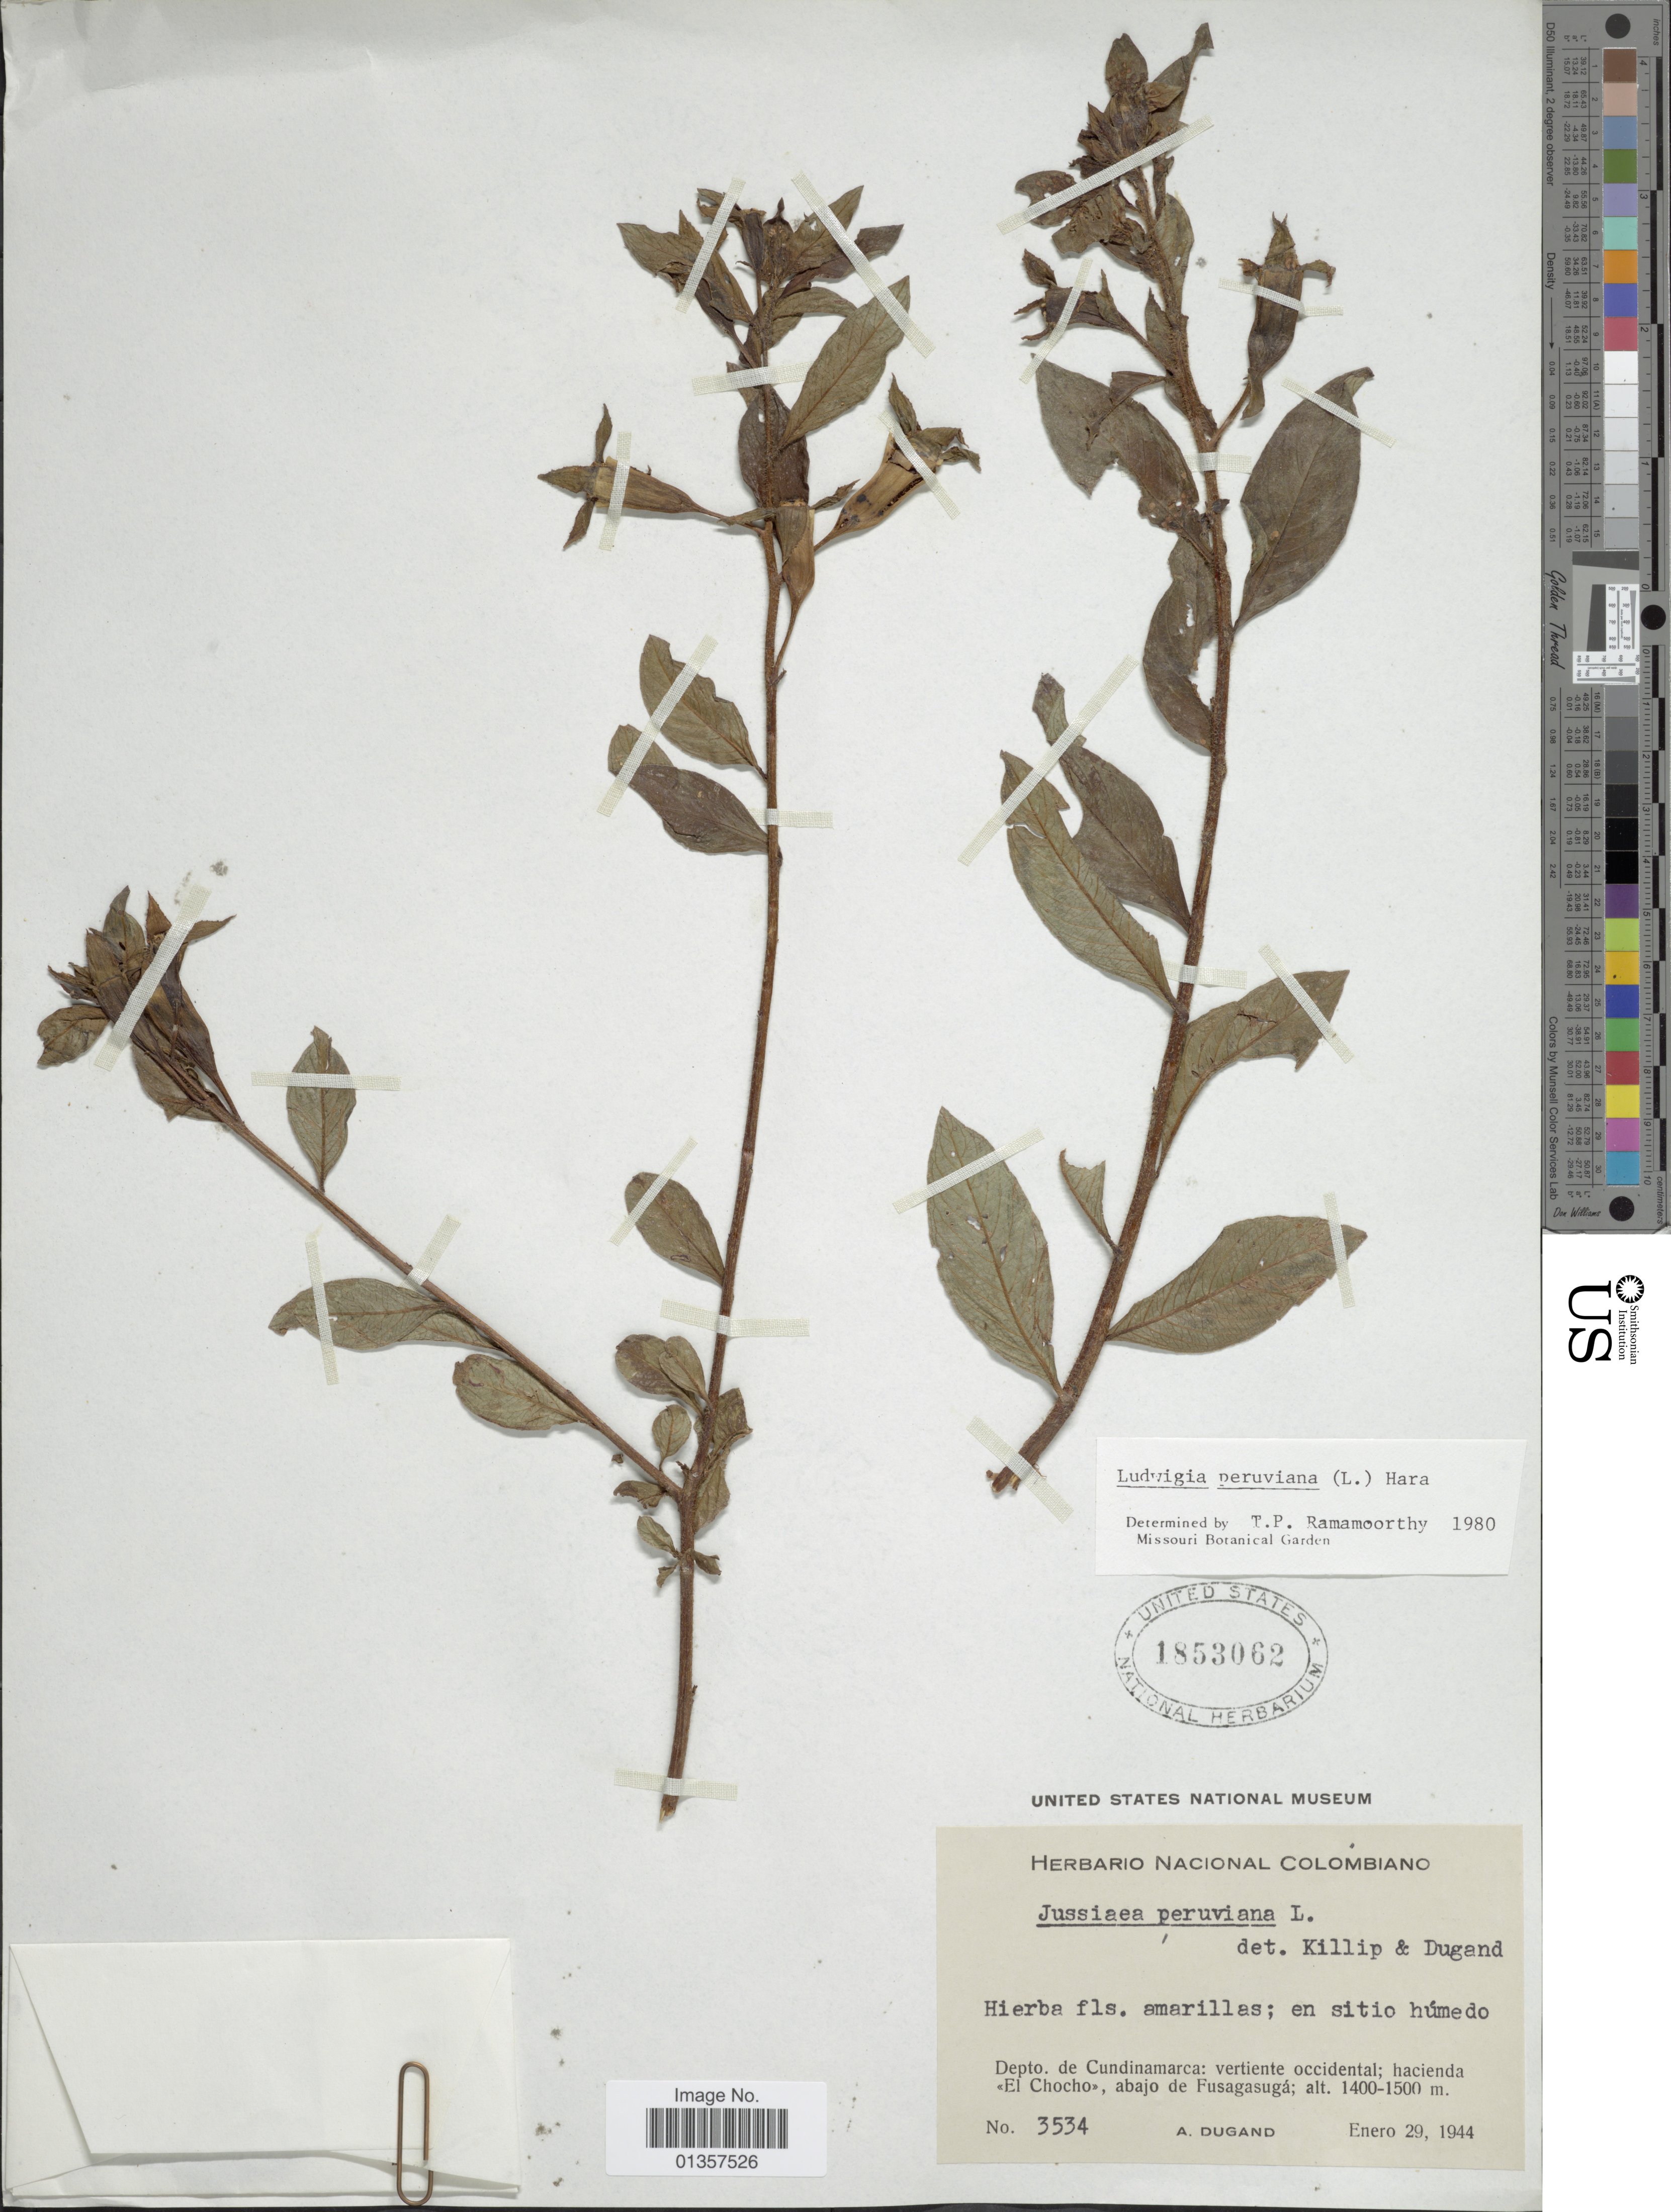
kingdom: Plantae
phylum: Tracheophyta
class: Magnoliopsida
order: Myrtales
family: Onagraceae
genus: Ludwigia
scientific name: Ludwigia peruviana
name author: (L.) H. Hara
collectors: A. Dugand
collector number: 3534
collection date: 1944-01-29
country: Colombia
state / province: Cundinamarca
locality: Vertiente occidental; hacienda <<El Chocho>>, abajo de Fusagasugá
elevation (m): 1400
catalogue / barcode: US 1853062